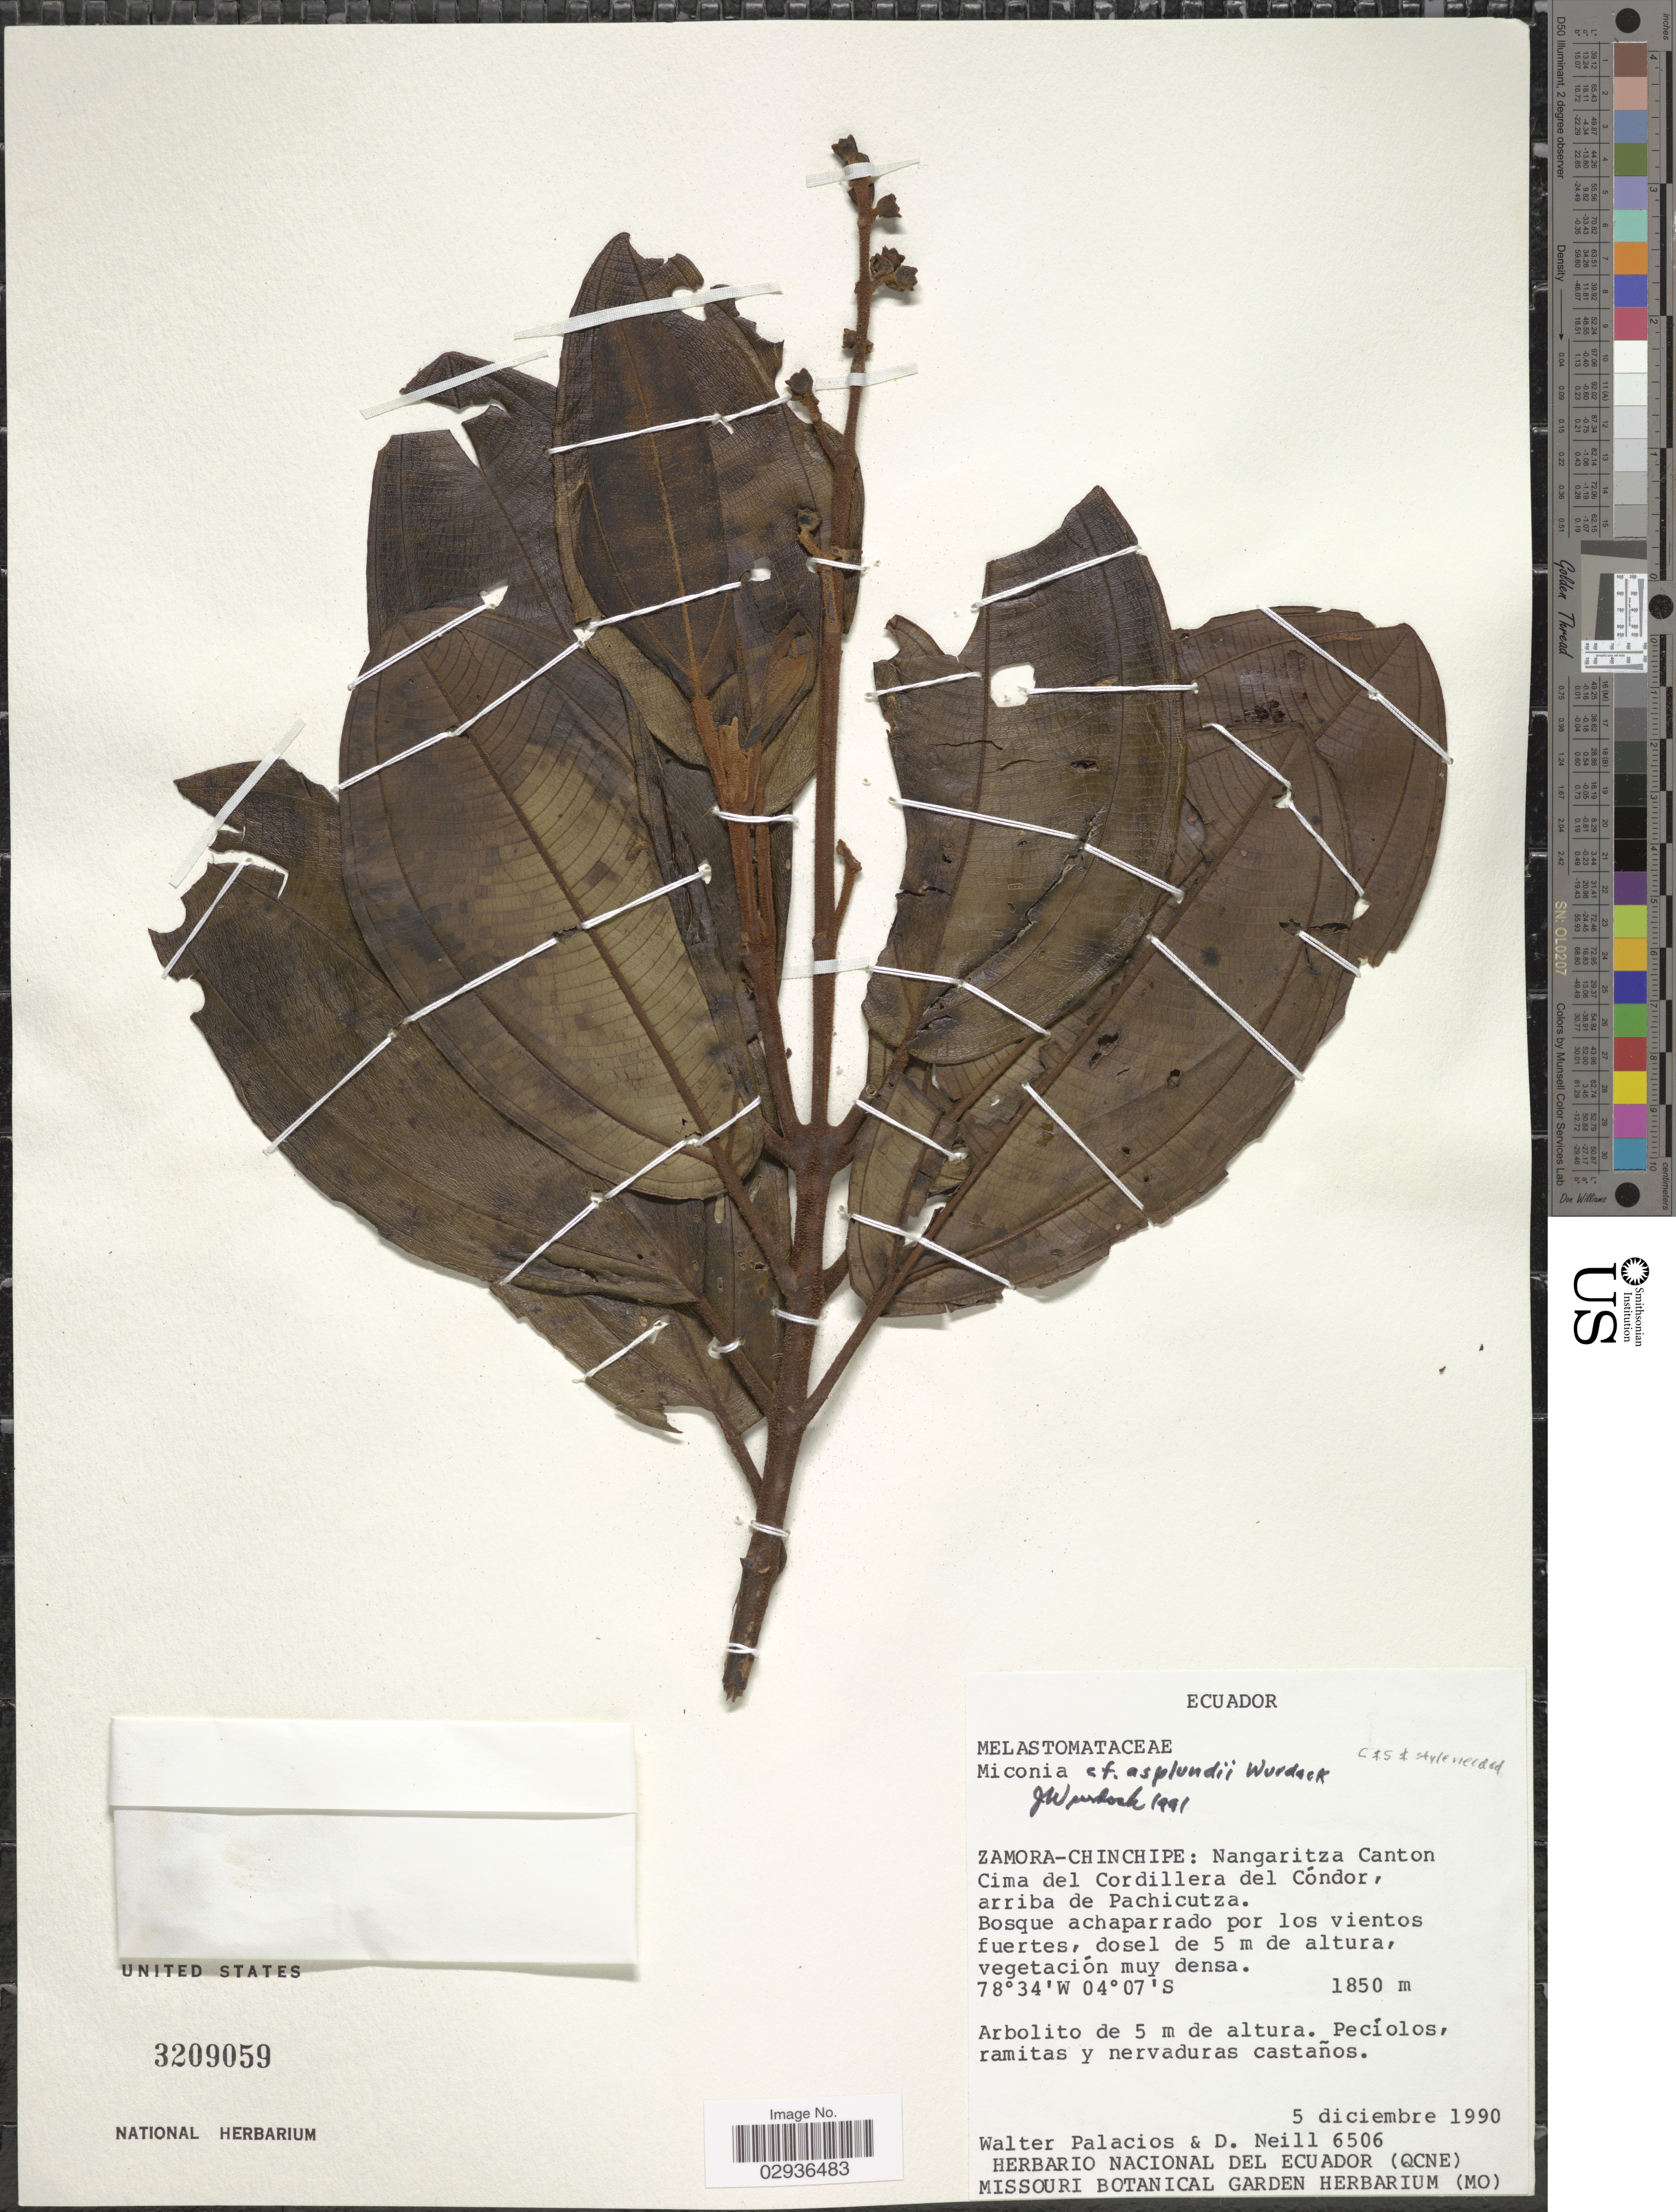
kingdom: Plantae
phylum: Tracheophyta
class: Magnoliopsida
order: Myrtales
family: Melastomataceae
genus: Miconia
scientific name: Miconia asplundii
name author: Wurdack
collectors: W. Palacios & D. Neill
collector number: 6506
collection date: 1990-12-05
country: Ecuador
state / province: Zamora-Chinchipe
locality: Nangaritza Canton Cima del Cordillera del Cóndor, arriba de Pachicutza.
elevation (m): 1850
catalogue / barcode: US 3209059